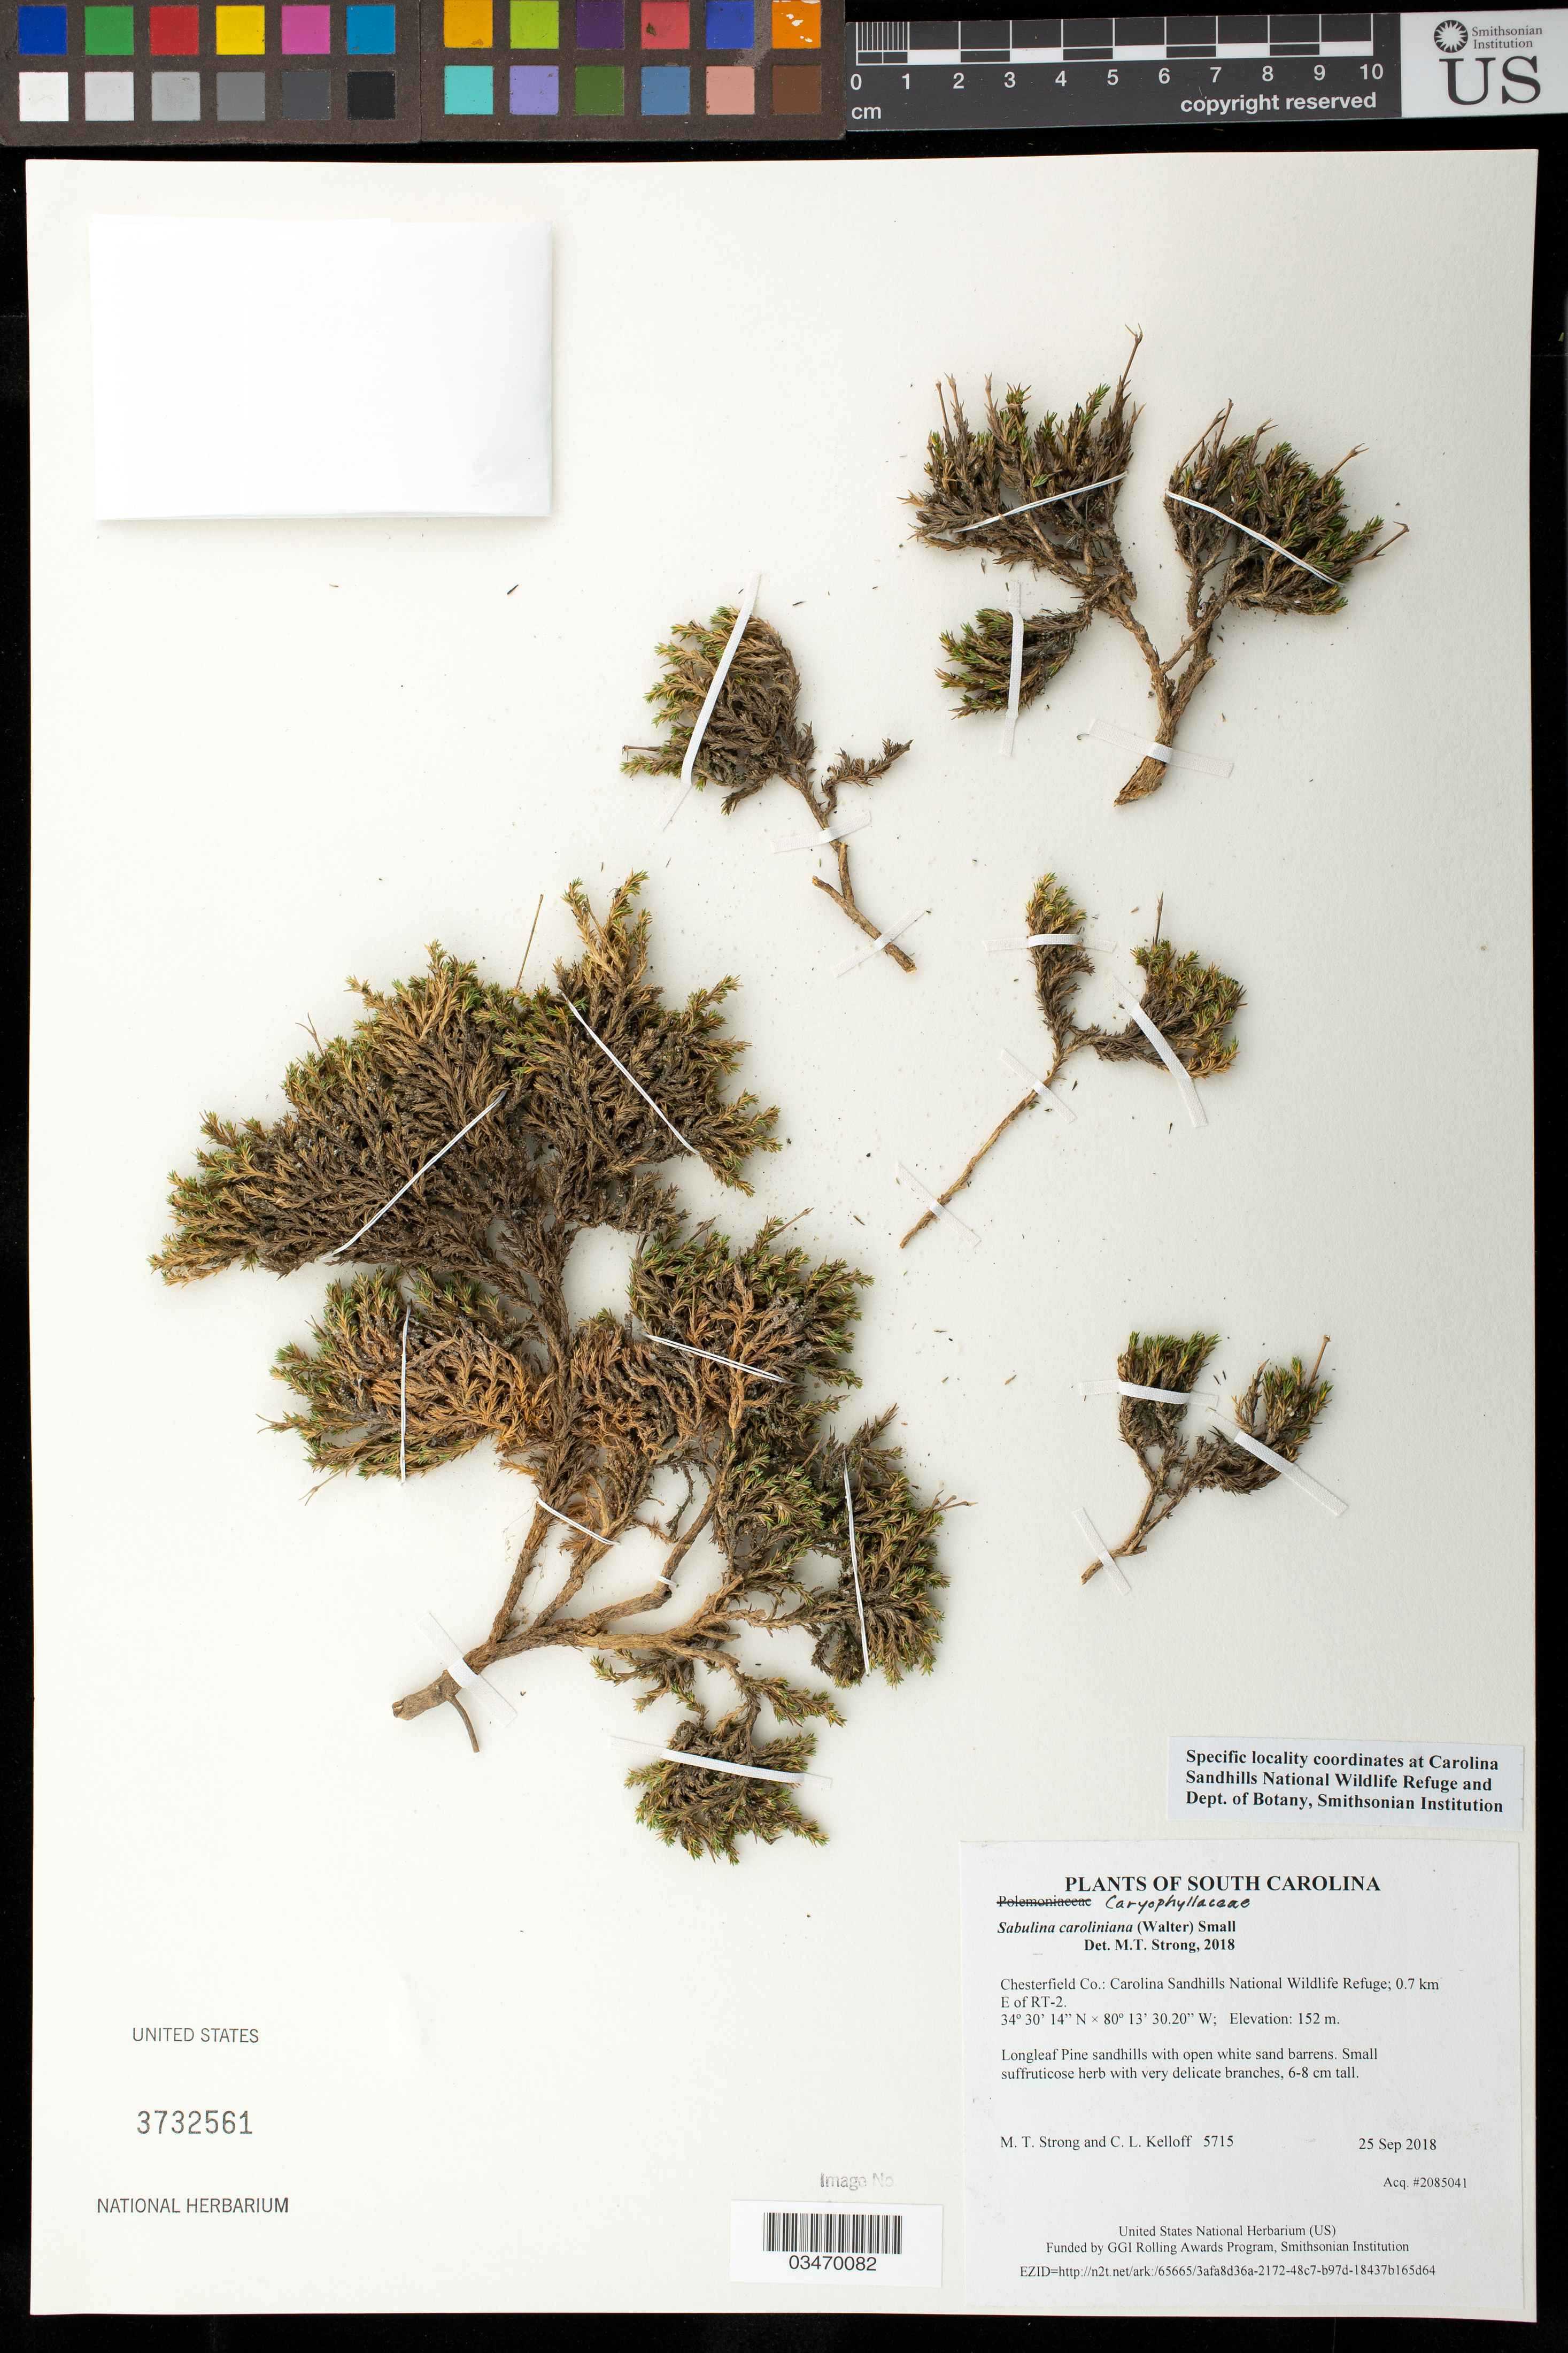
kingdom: Plantae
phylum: Tracheophyta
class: Magnoliopsida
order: Caryophyllales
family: Caryophyllaceae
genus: Sabulina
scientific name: Sabulina caroliniana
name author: (Walter) Small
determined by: Strong, Mark T., (BOT), Smithsonian Institution - National Museum of Natural History (UNITED STATES)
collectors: M. T. Strong & C. L. Kelloff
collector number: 5715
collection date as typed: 25 Sep 2018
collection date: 2018-09-25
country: United States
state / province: South Carolina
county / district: Chesterfield Co.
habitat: Longleaf Pine sandhills with open white sand barrens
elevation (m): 152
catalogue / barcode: US 3732561